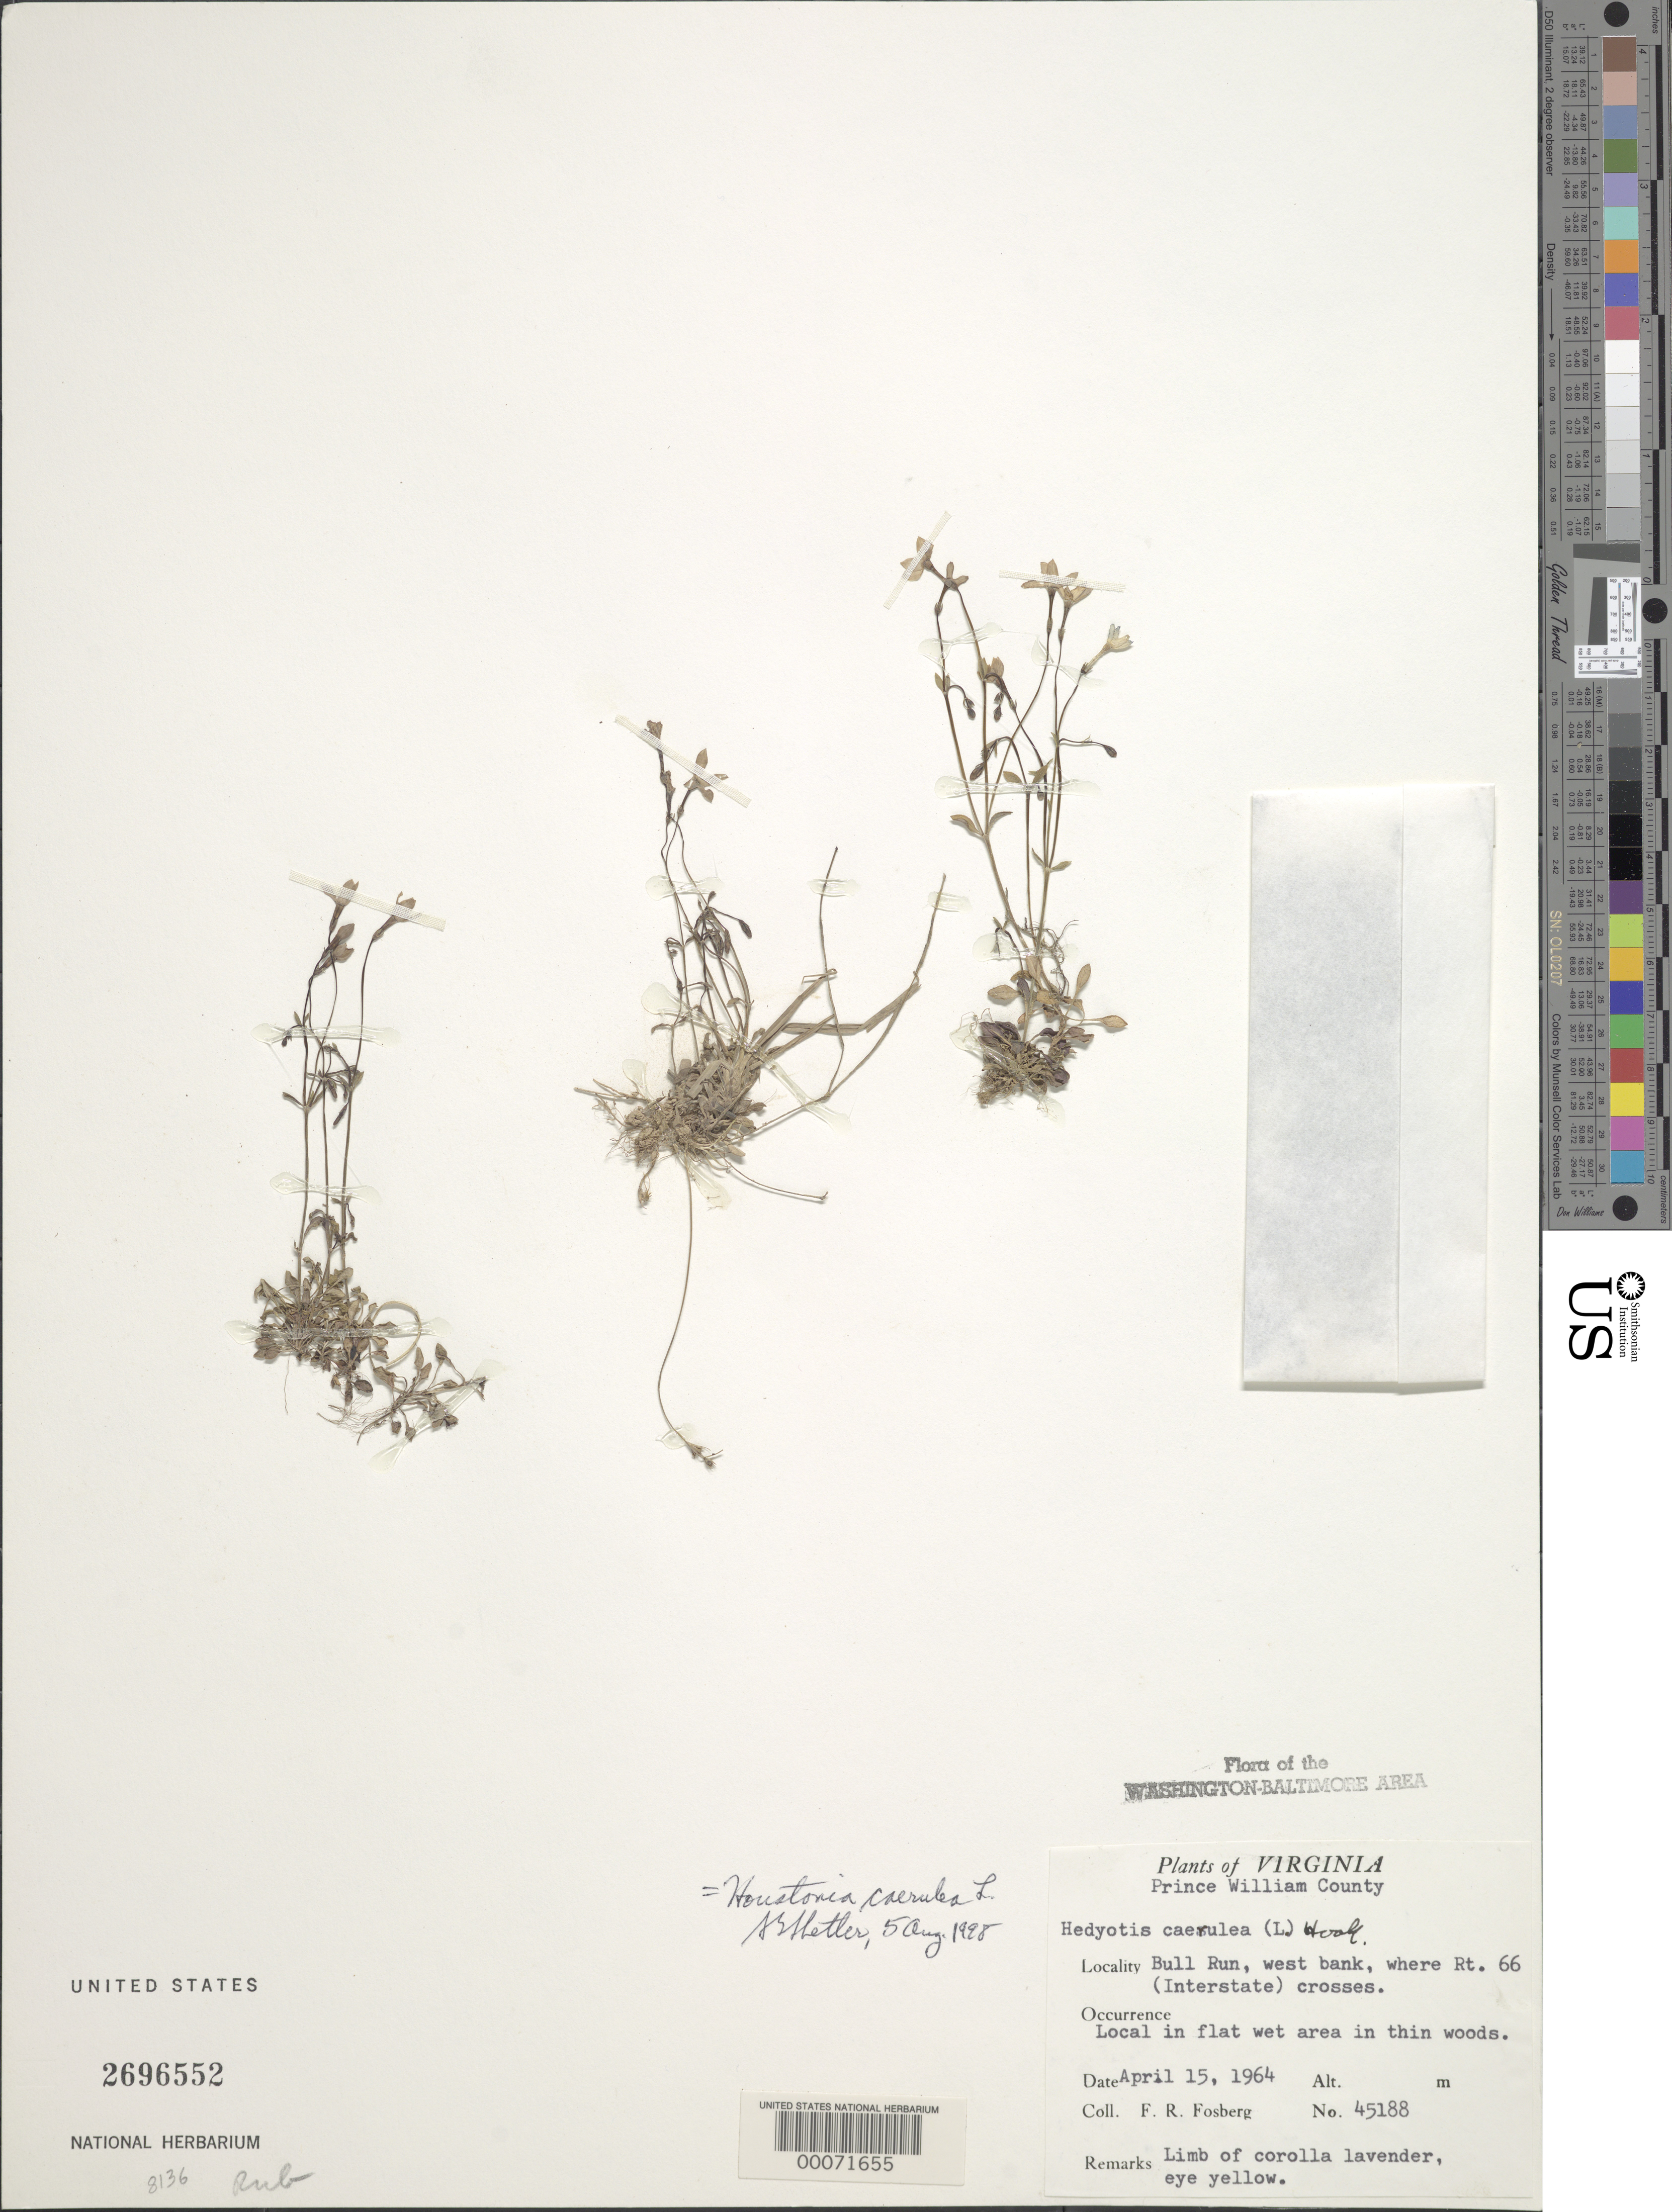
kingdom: Plantae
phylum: Tracheophyta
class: Magnoliopsida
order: Gentianales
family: Rubiaceae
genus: Houstonia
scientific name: Houstonia caerulea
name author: L.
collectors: F. R. Fosberg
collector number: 45188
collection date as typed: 15 Apr 1964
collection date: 1964-04-15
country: United States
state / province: Virginia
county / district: Fairfax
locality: West bank of Bull Run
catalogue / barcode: US 2696552